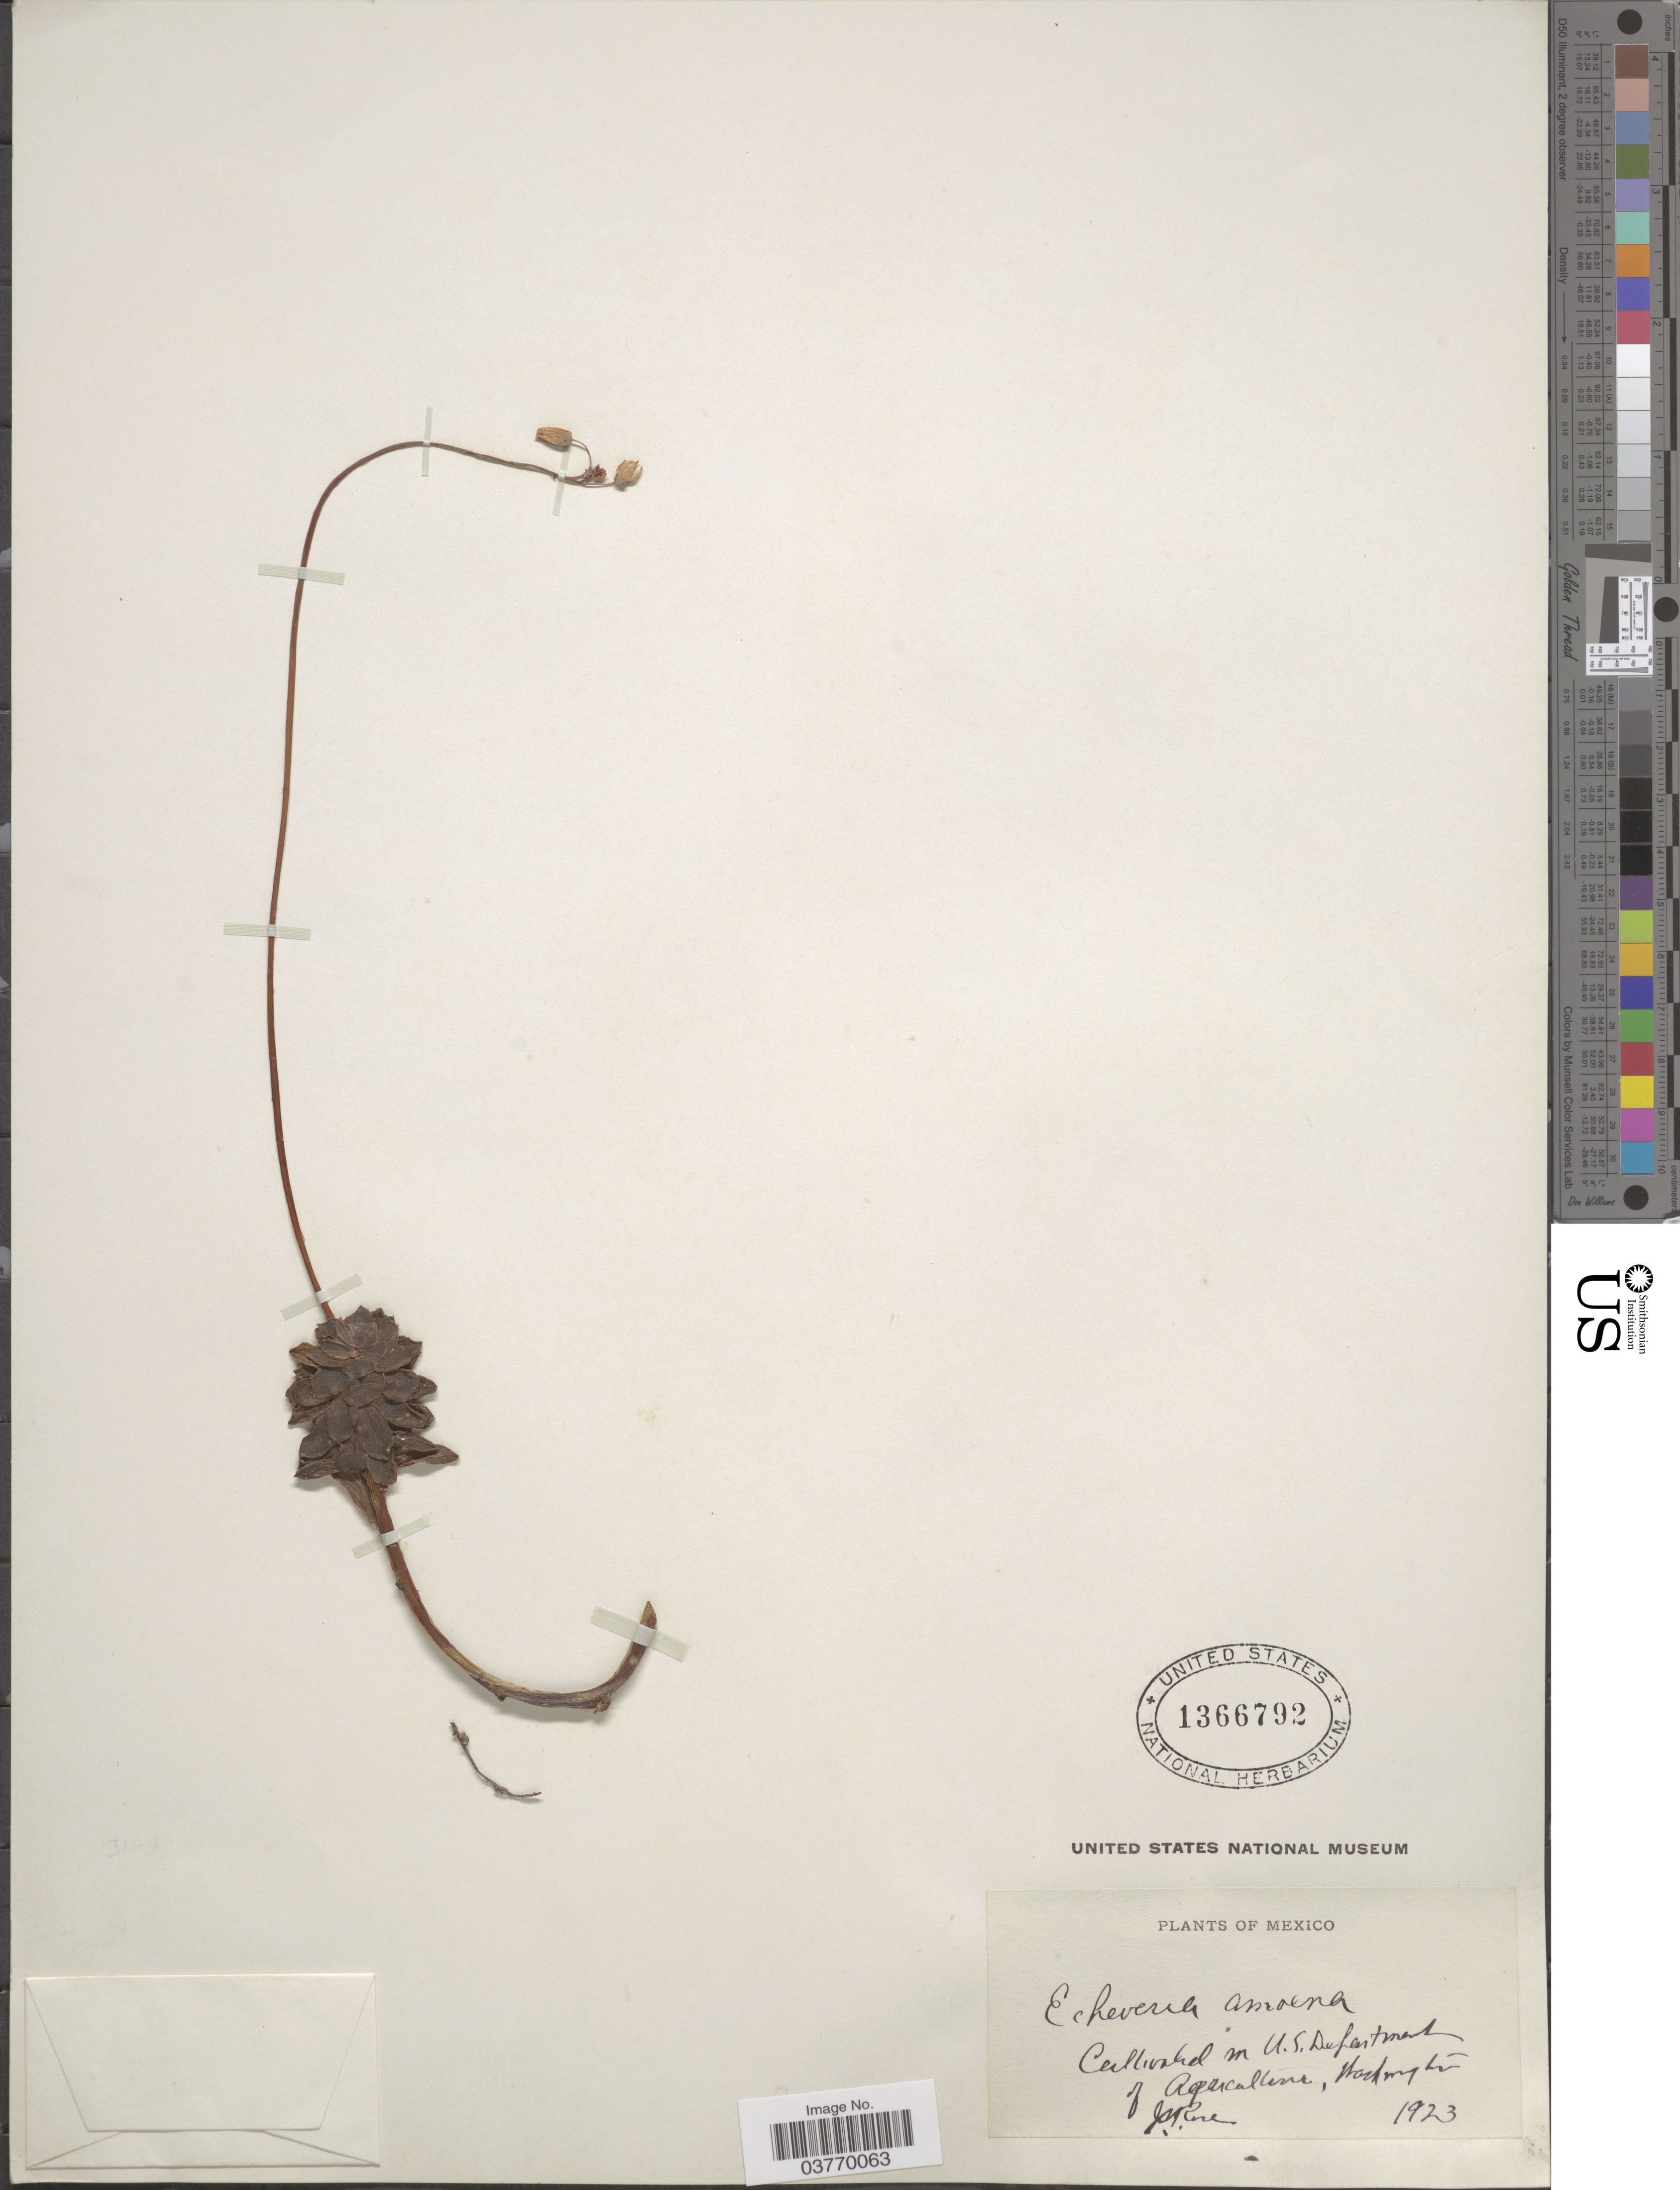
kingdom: Plantae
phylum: Tracheophyta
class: Magnoliopsida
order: Saxifragales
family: Crassulaceae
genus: Echeveria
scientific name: Echeveria amoena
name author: Y. De Smet ex É. Morren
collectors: J. N. Rose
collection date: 1923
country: United States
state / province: Washington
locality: U.S. Department of Agriculture.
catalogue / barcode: US 1366792